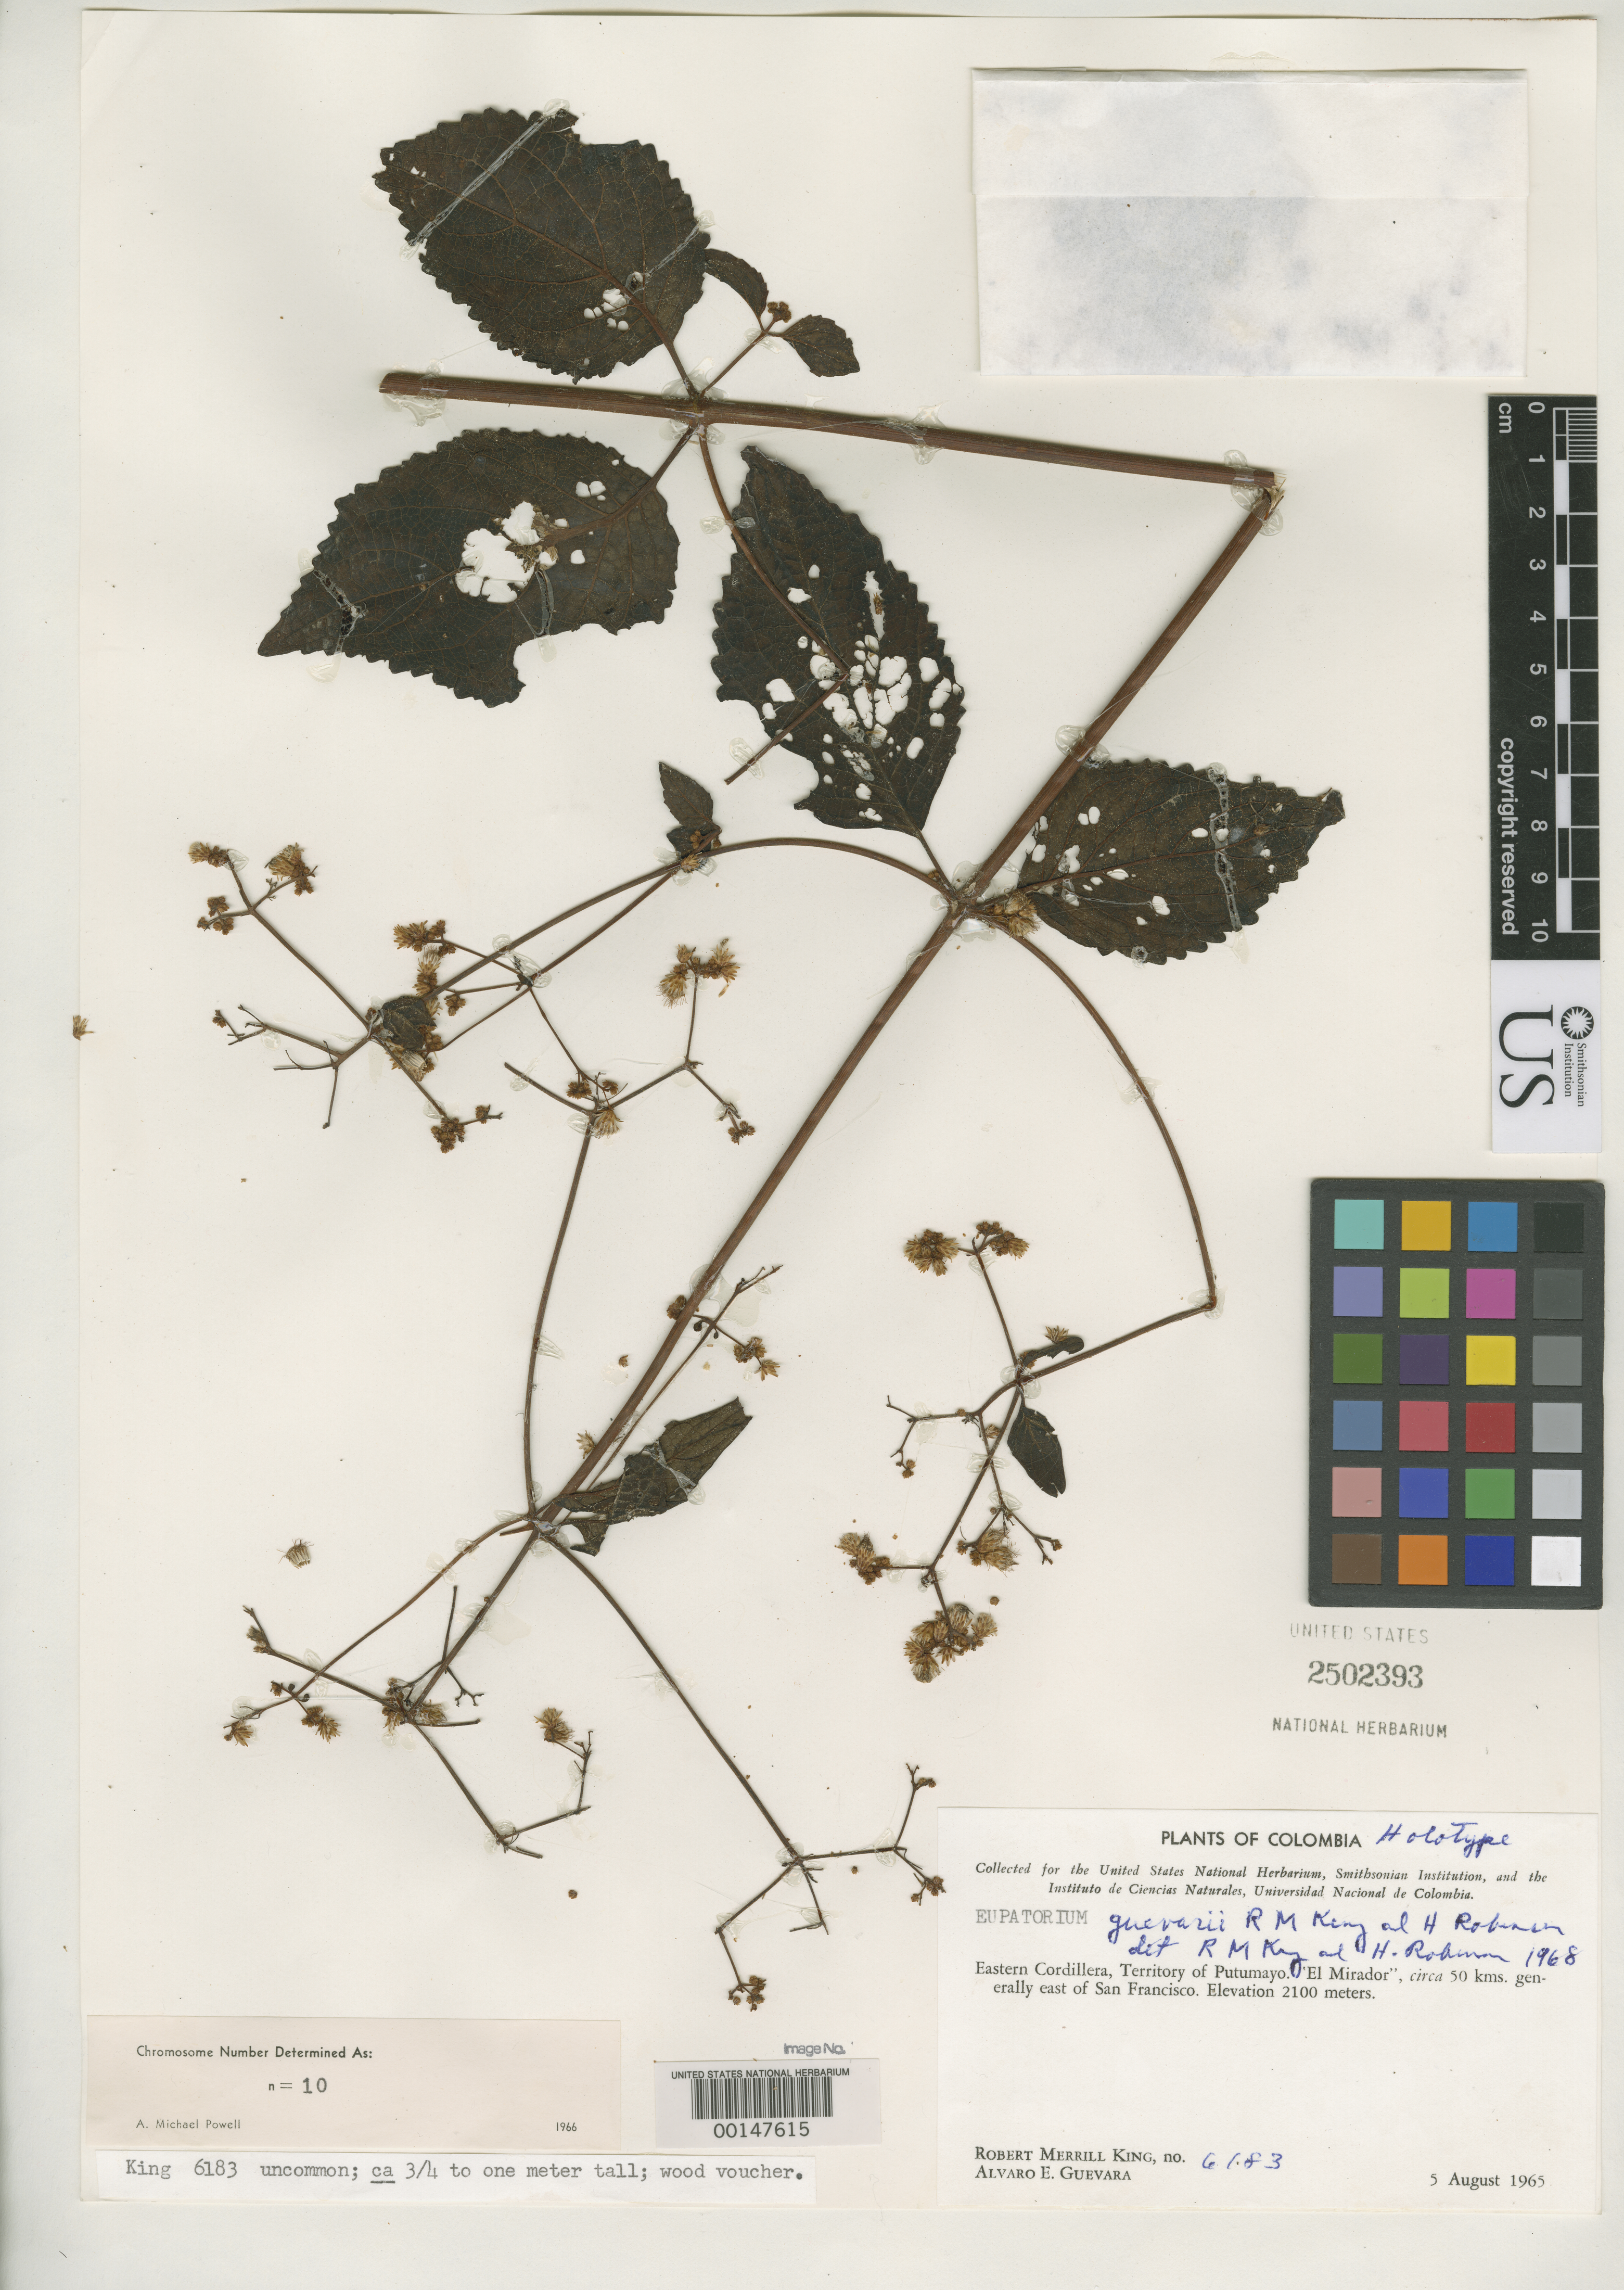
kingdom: Plantae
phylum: Tracheophyta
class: Magnoliopsida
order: Asterales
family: Asteraceae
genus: Eupatorium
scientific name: Eupatorium guevarae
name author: R.M. King & H. Rob.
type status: Holotype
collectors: R. M. King & A. E. Guevara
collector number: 6183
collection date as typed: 05 Aug 1965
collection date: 1965-08-05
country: Colombia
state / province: Putumayo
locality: El Mirador.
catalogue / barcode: US 2502393